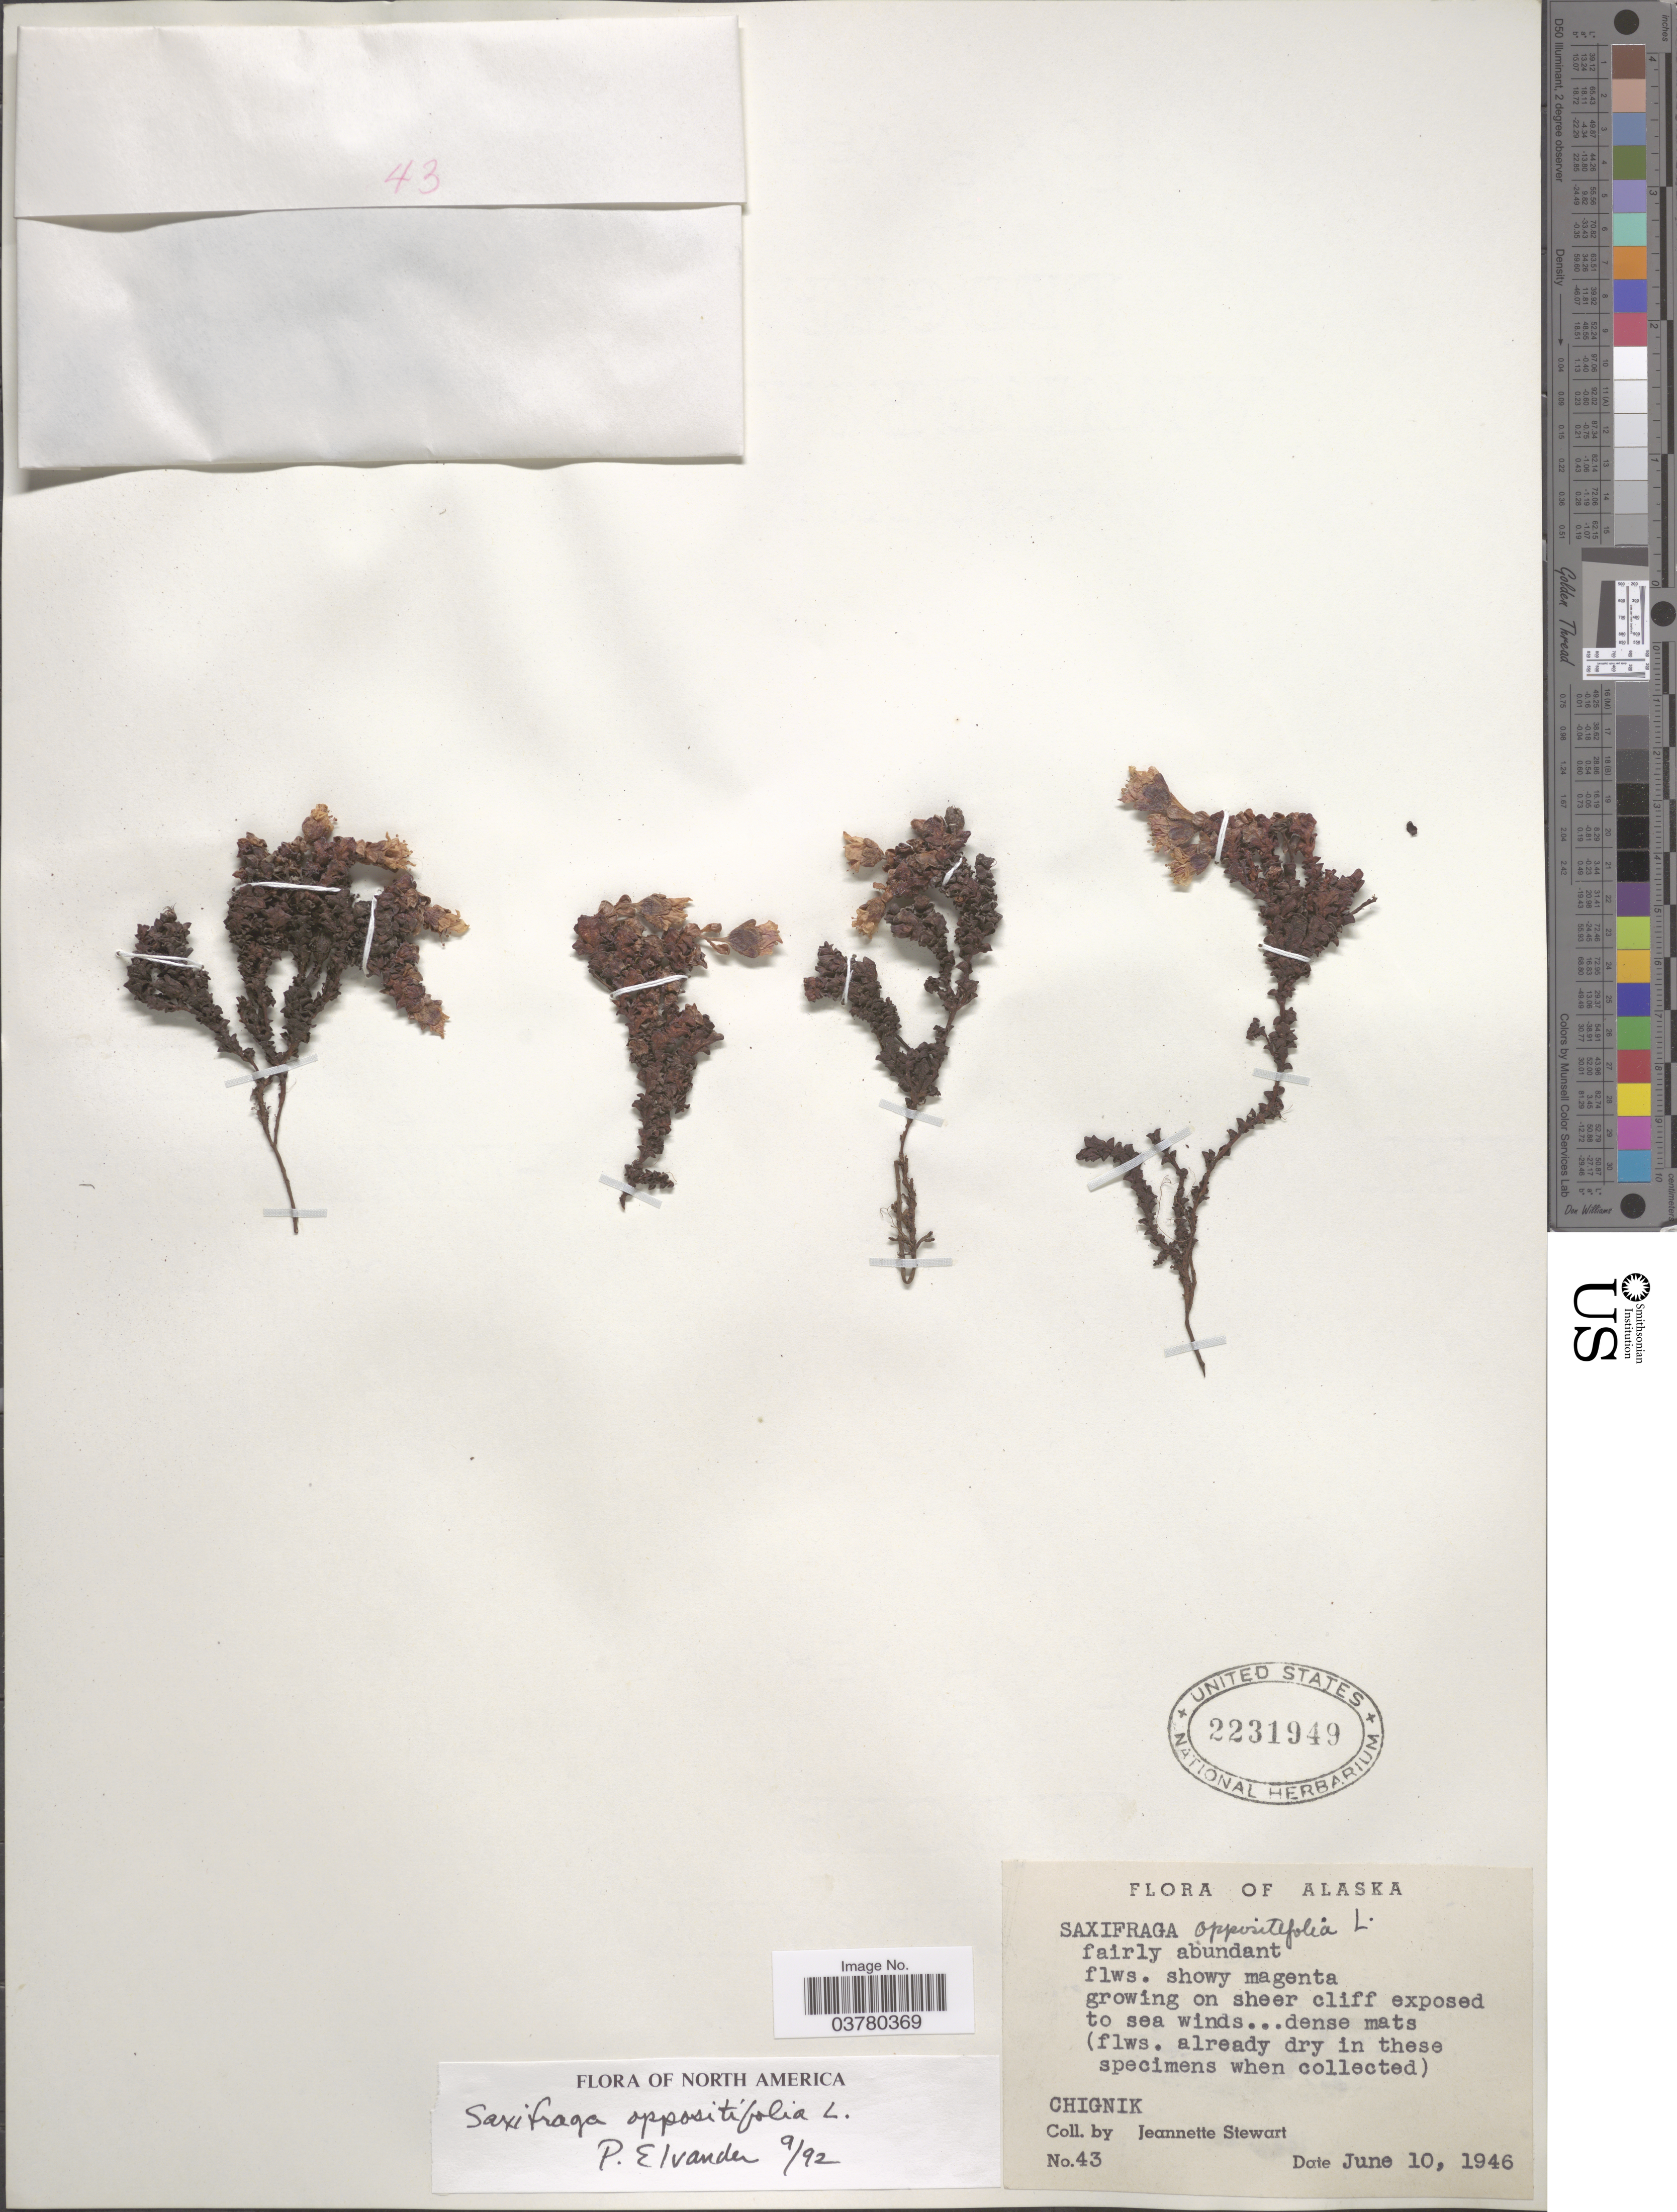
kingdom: Plantae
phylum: Tracheophyta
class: Magnoliopsida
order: Saxifragales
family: Saxifragaceae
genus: Saxifraga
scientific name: Saxifraga oppositifolia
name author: L.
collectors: J. Stewart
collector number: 43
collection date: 1946-06-10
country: United States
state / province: Alaska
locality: Chignik.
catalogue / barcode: US 2231949